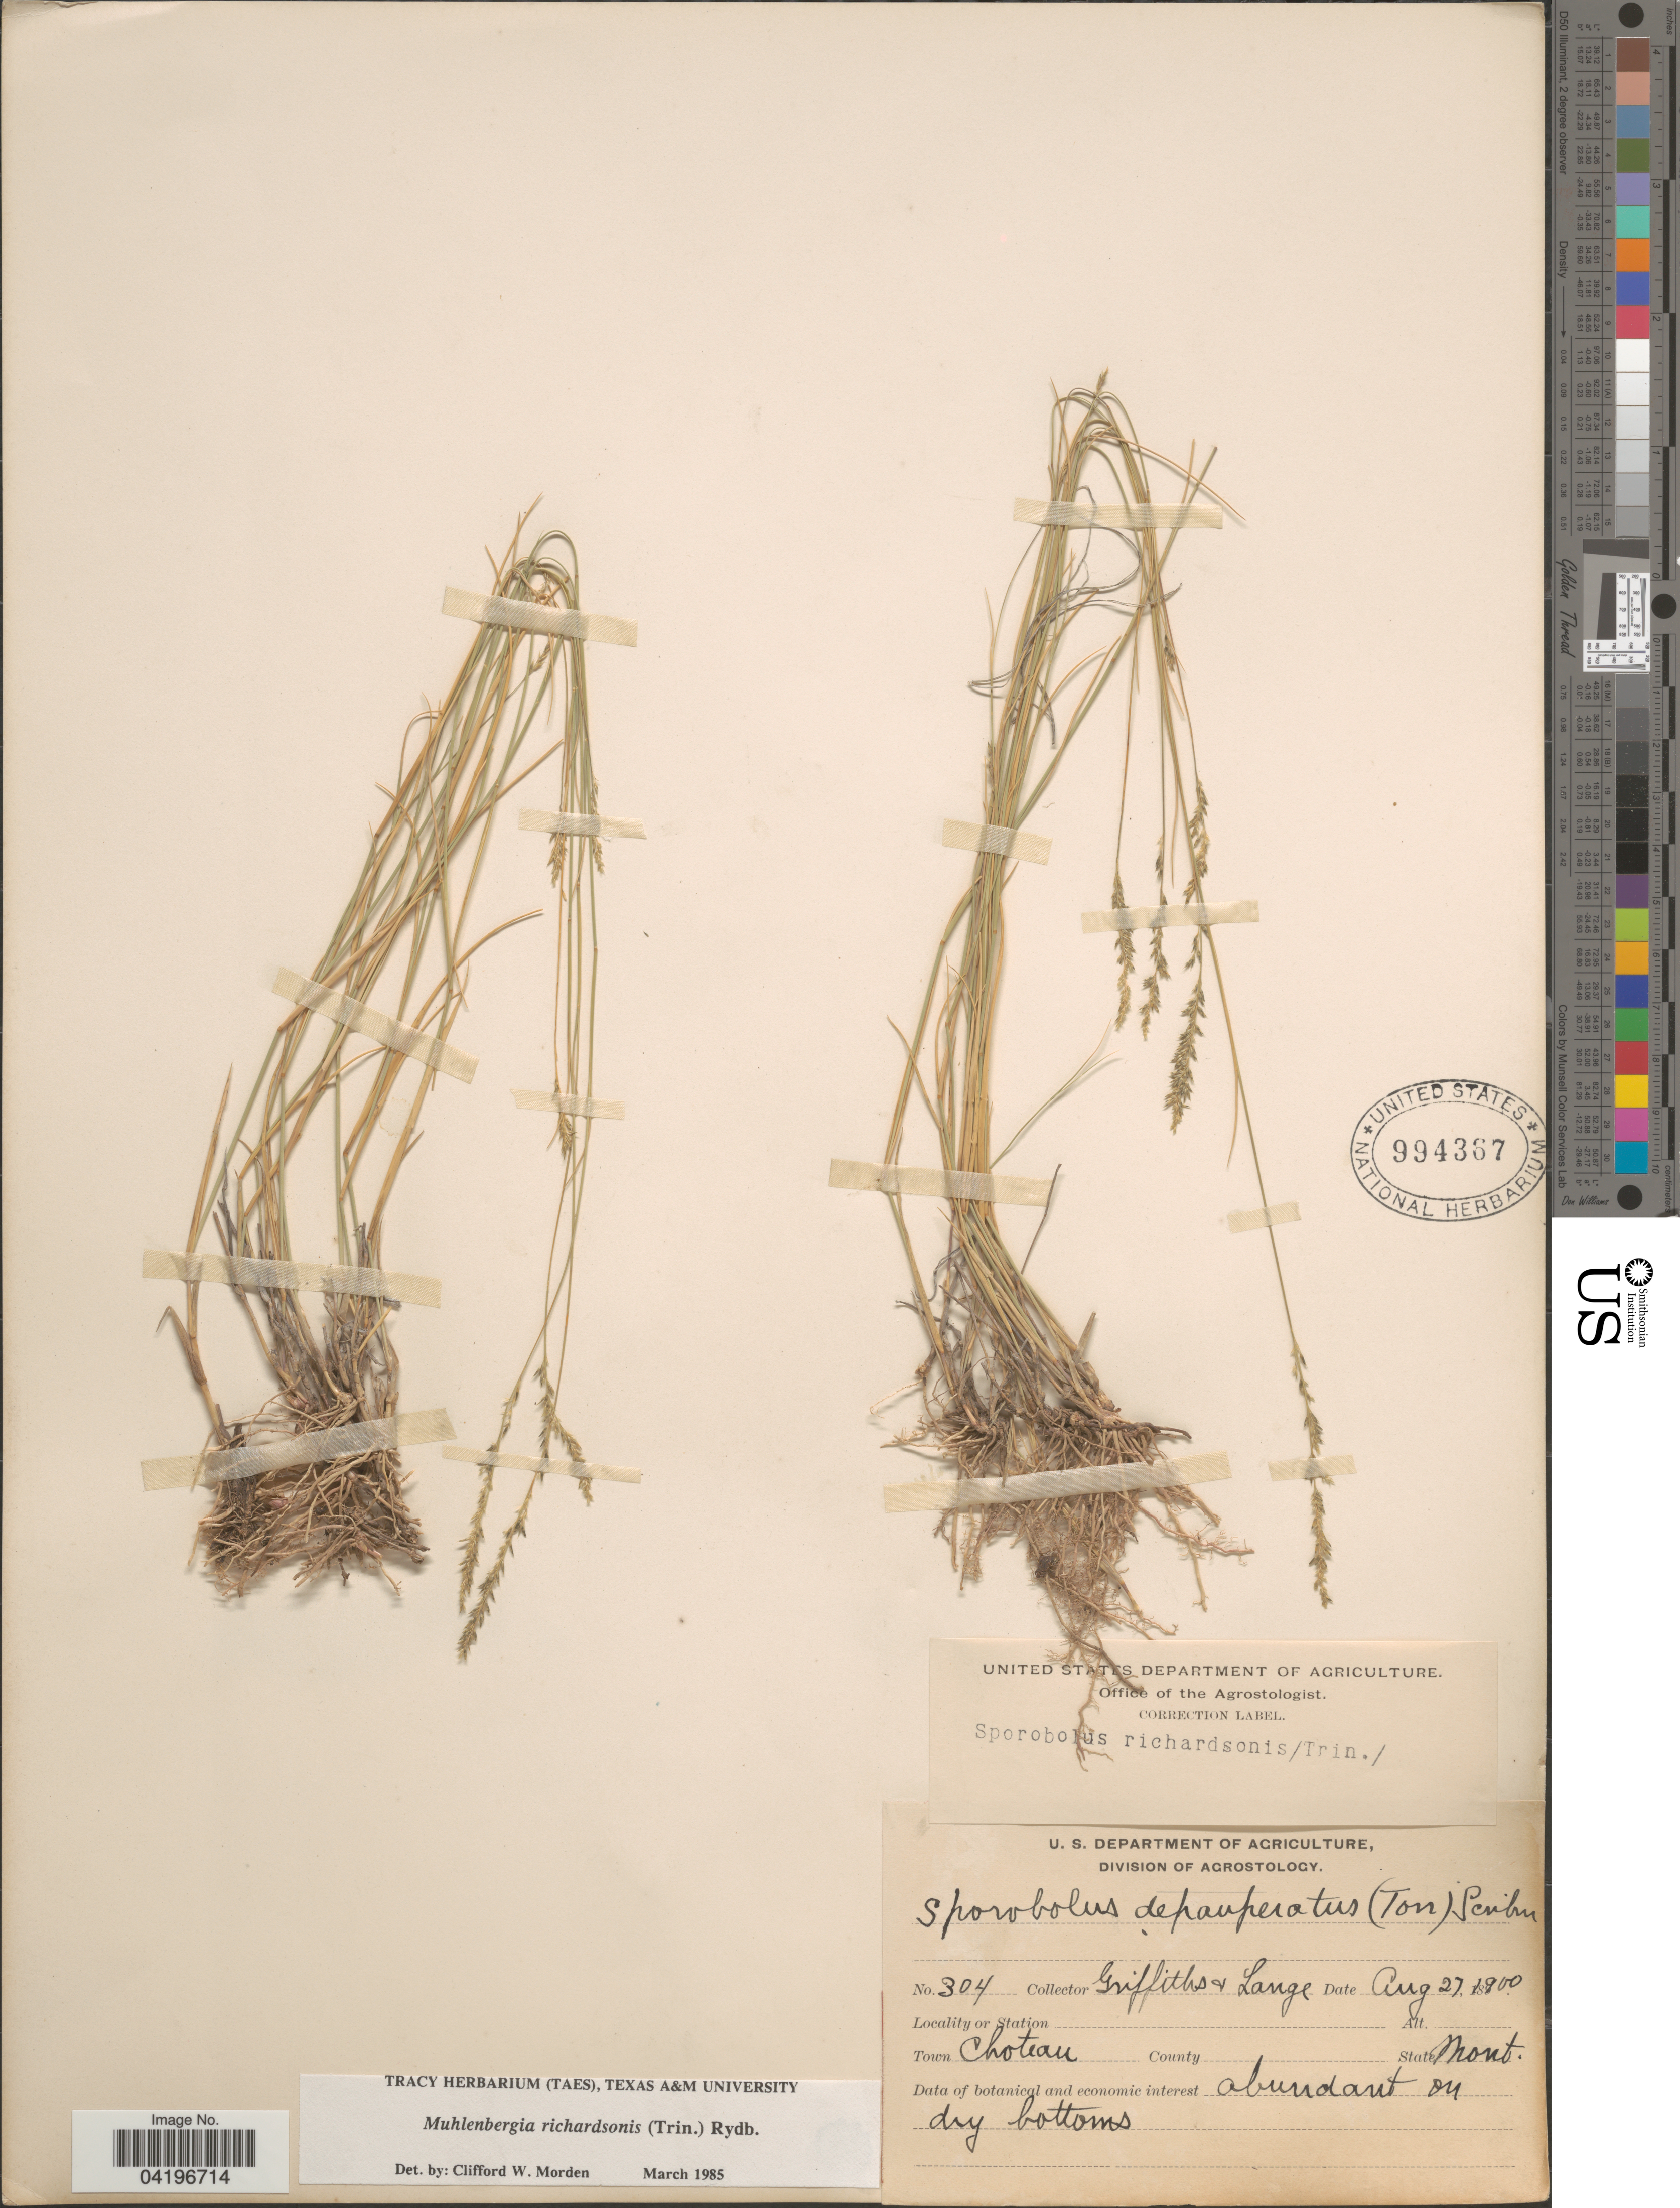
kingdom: Plantae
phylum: Tracheophyta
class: Liliopsida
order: Poales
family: Poaceae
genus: Muhlenbergia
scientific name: Muhlenbergia richardsonis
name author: (Trin.) Rydb.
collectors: -- Griffiths & -- Lange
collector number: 304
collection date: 1900-08-27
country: United States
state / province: Montana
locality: Town Choteau.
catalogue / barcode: US 994367